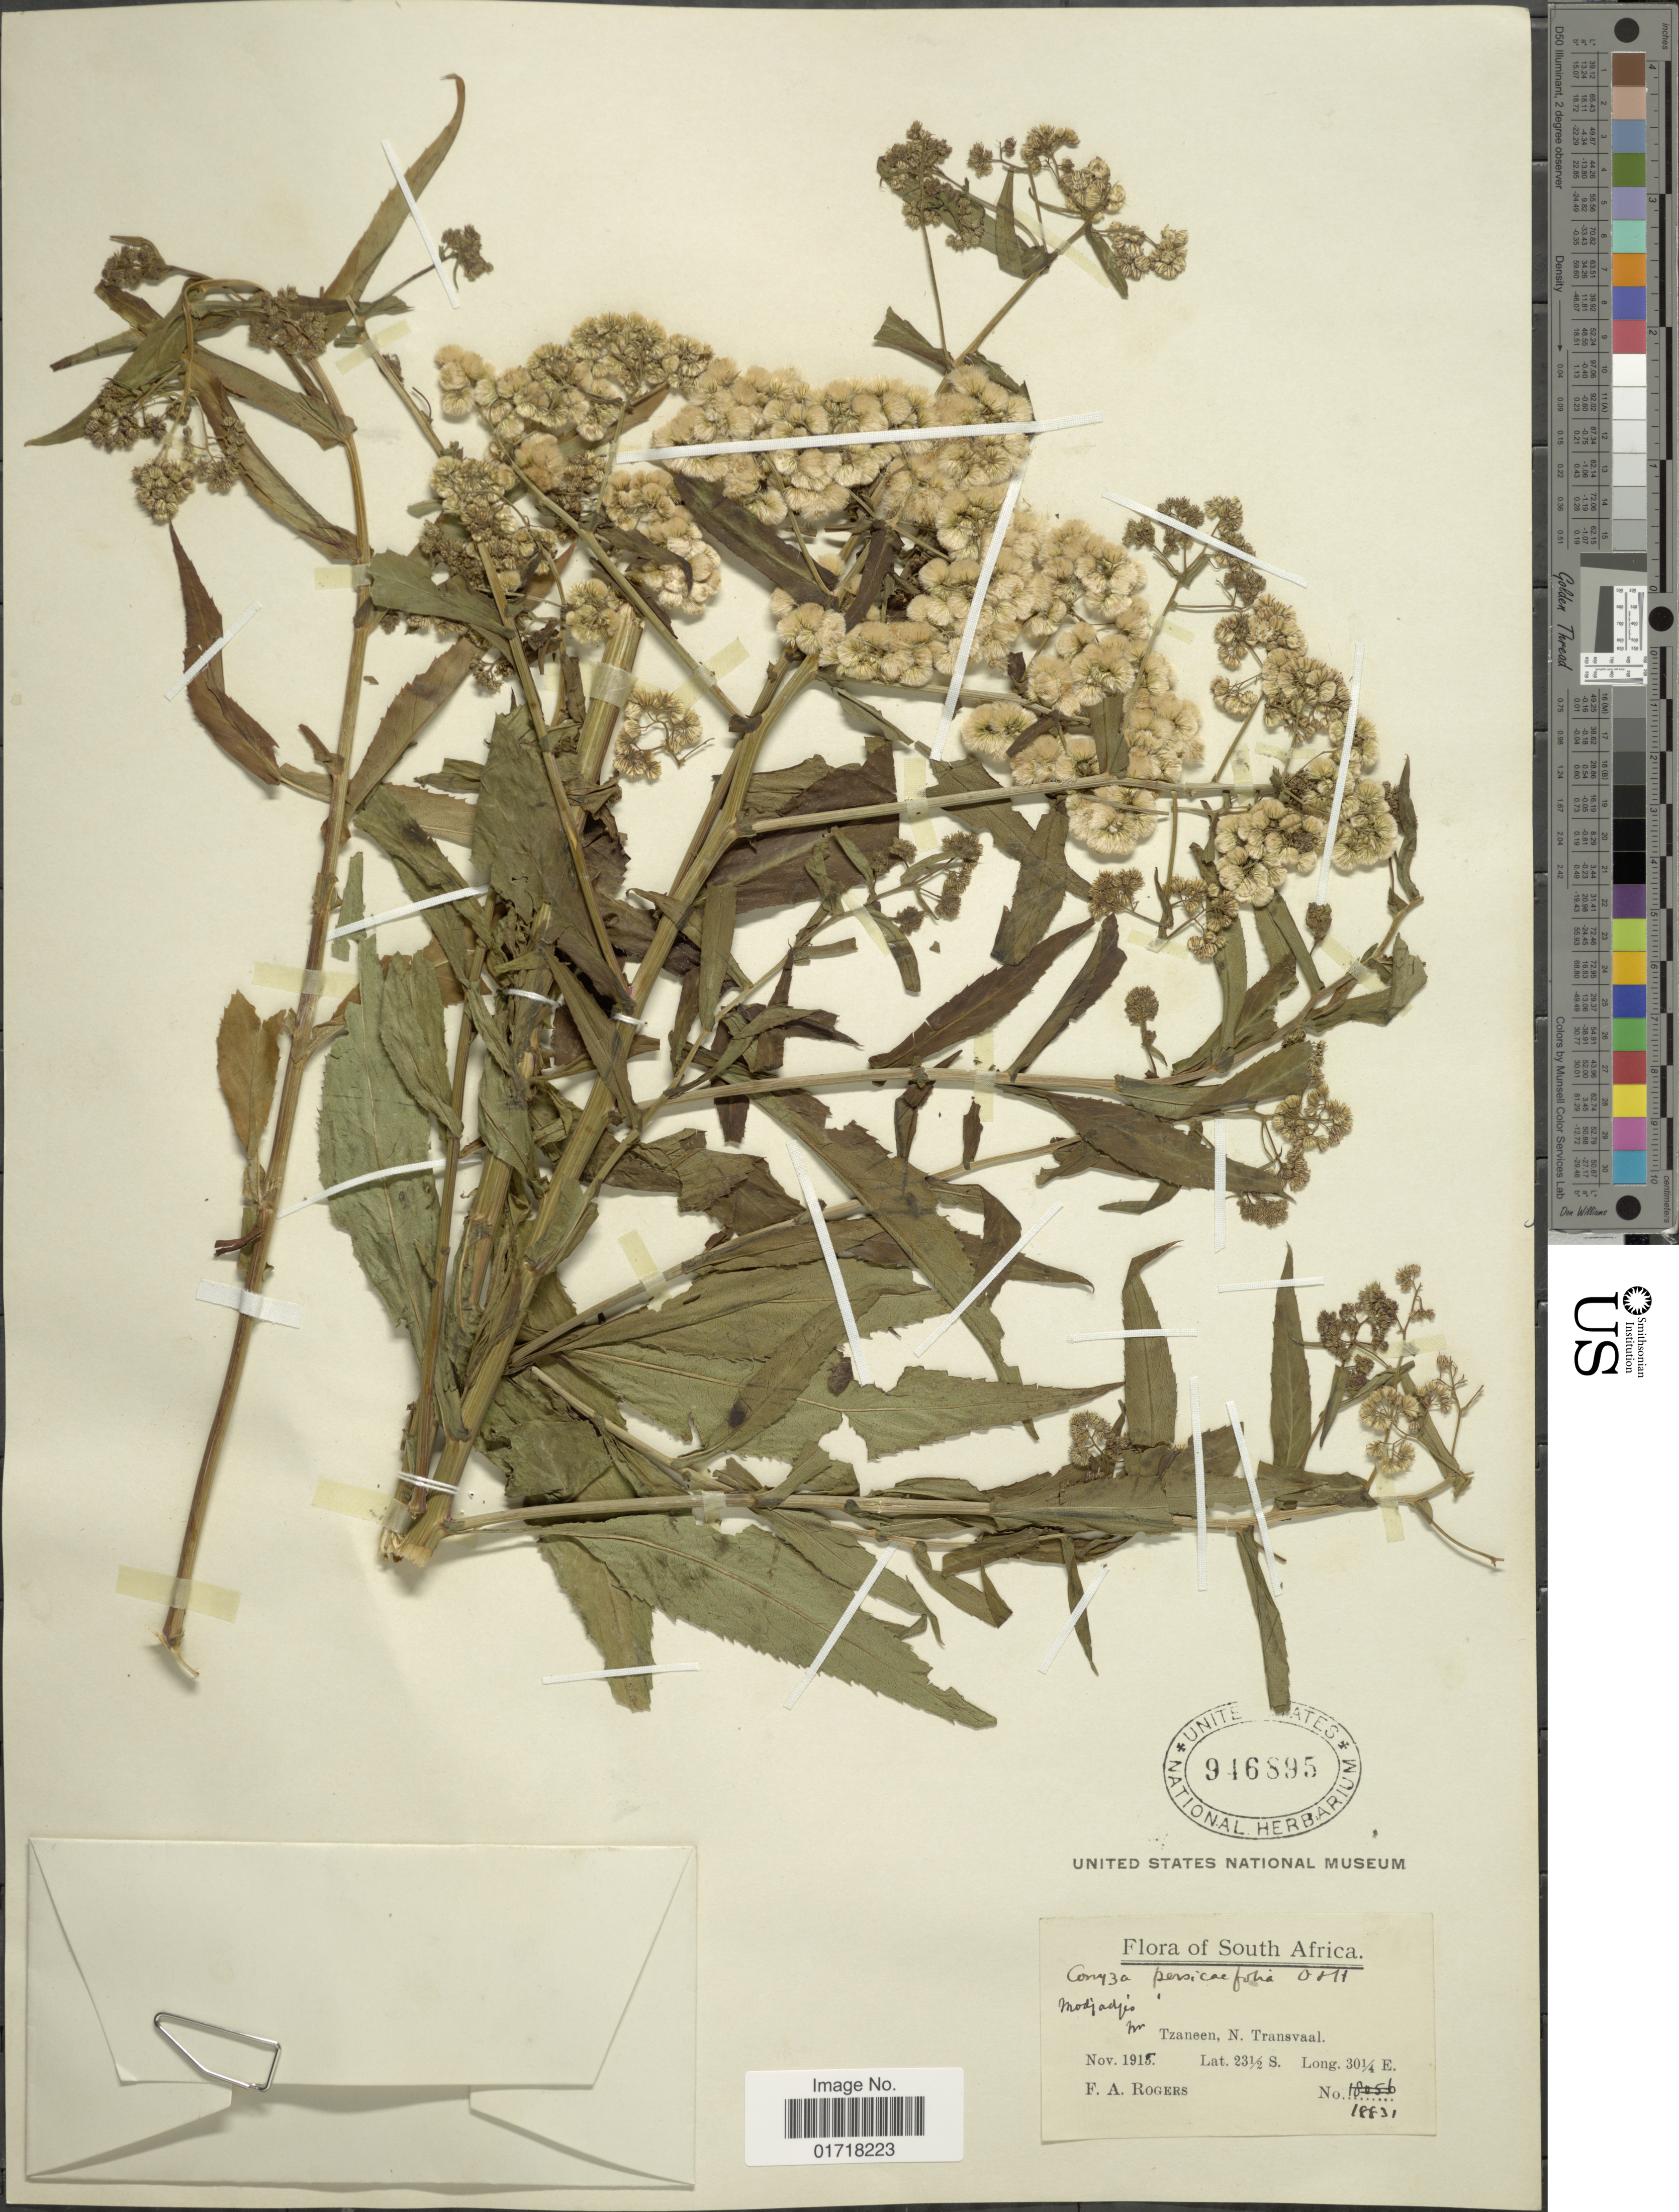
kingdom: Plantae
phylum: Tracheophyta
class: Magnoliopsida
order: Asterales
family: Asteraceae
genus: Conyza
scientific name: Conyza persicifolia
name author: (Benth.) Oliv. & Hiern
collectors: F. A. Rogers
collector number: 18831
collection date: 1915-11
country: South Africa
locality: Tzaneen, N. Transvaal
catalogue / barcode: US 946895